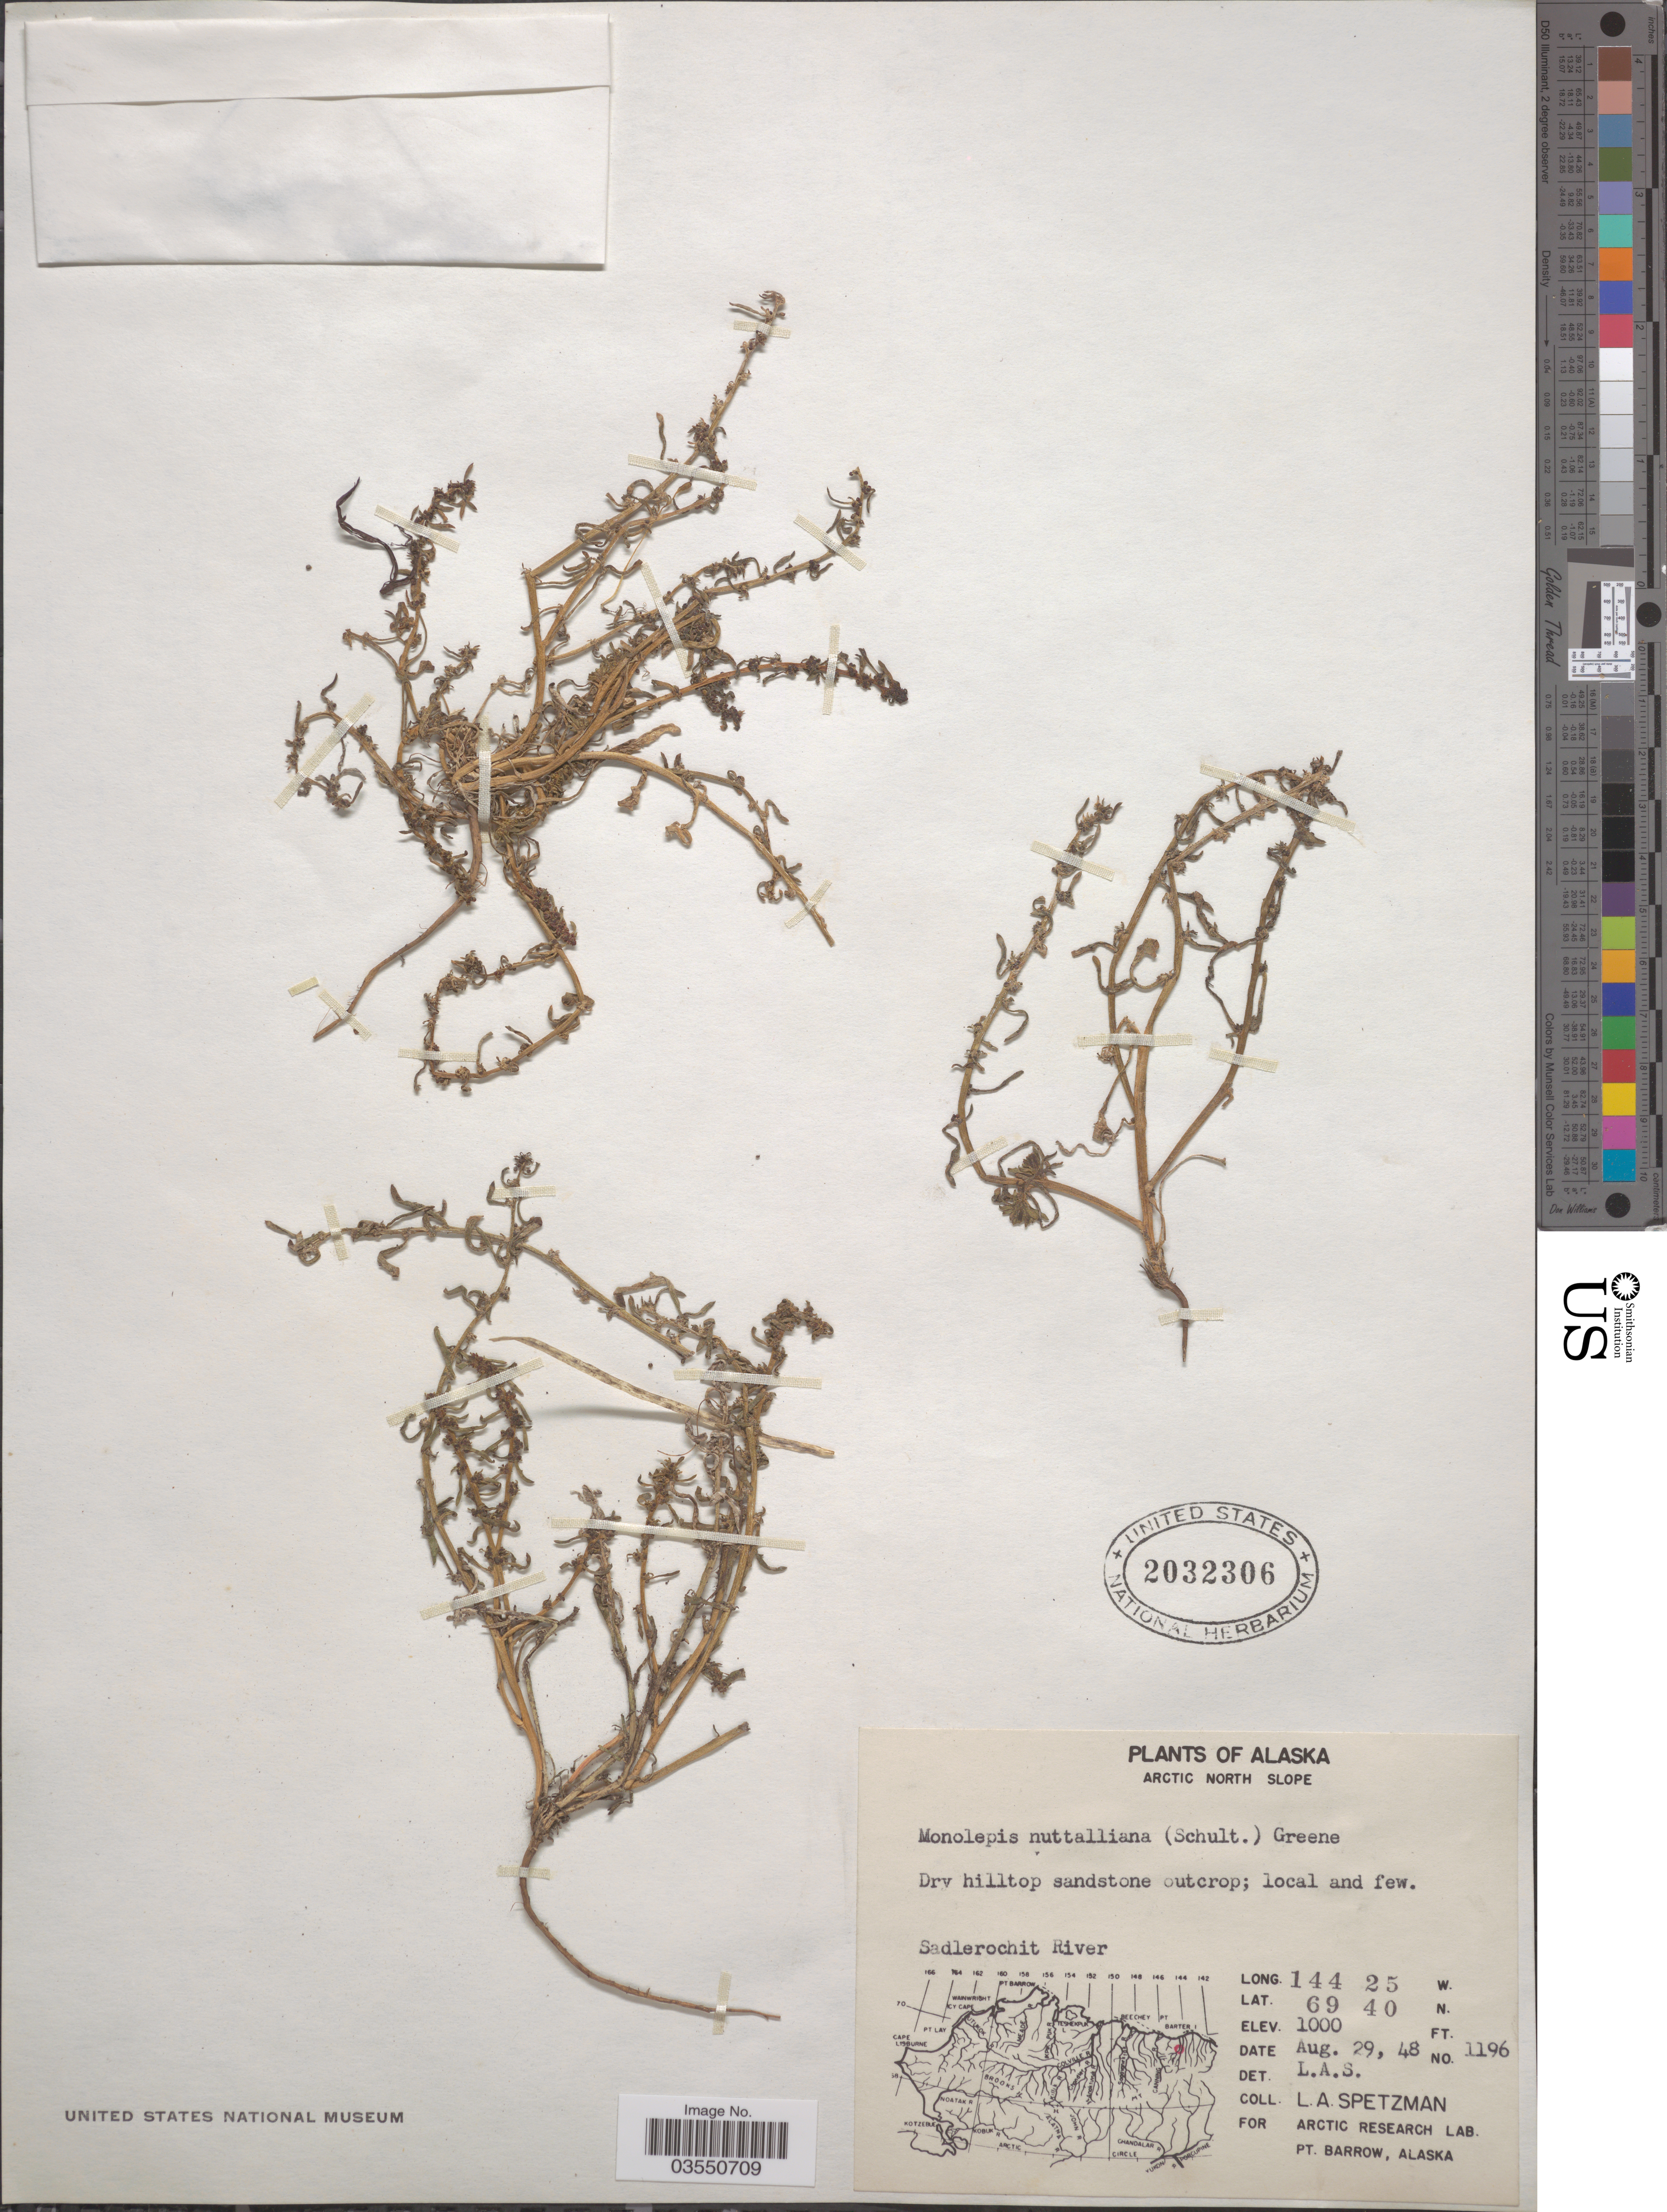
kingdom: Plantae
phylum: Tracheophyta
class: Magnoliopsida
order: Caryophyllales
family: Amaranthaceae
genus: Blitum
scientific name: Blitum nuttallianum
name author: Schult.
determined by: U.S. National Herbarium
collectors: L. Spetzman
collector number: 1196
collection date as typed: Transcribed d/m/y: 29/8/48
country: United States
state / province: Alaska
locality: Arctic North Slope. Sadlerochit River.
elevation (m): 305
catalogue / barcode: US 2032306